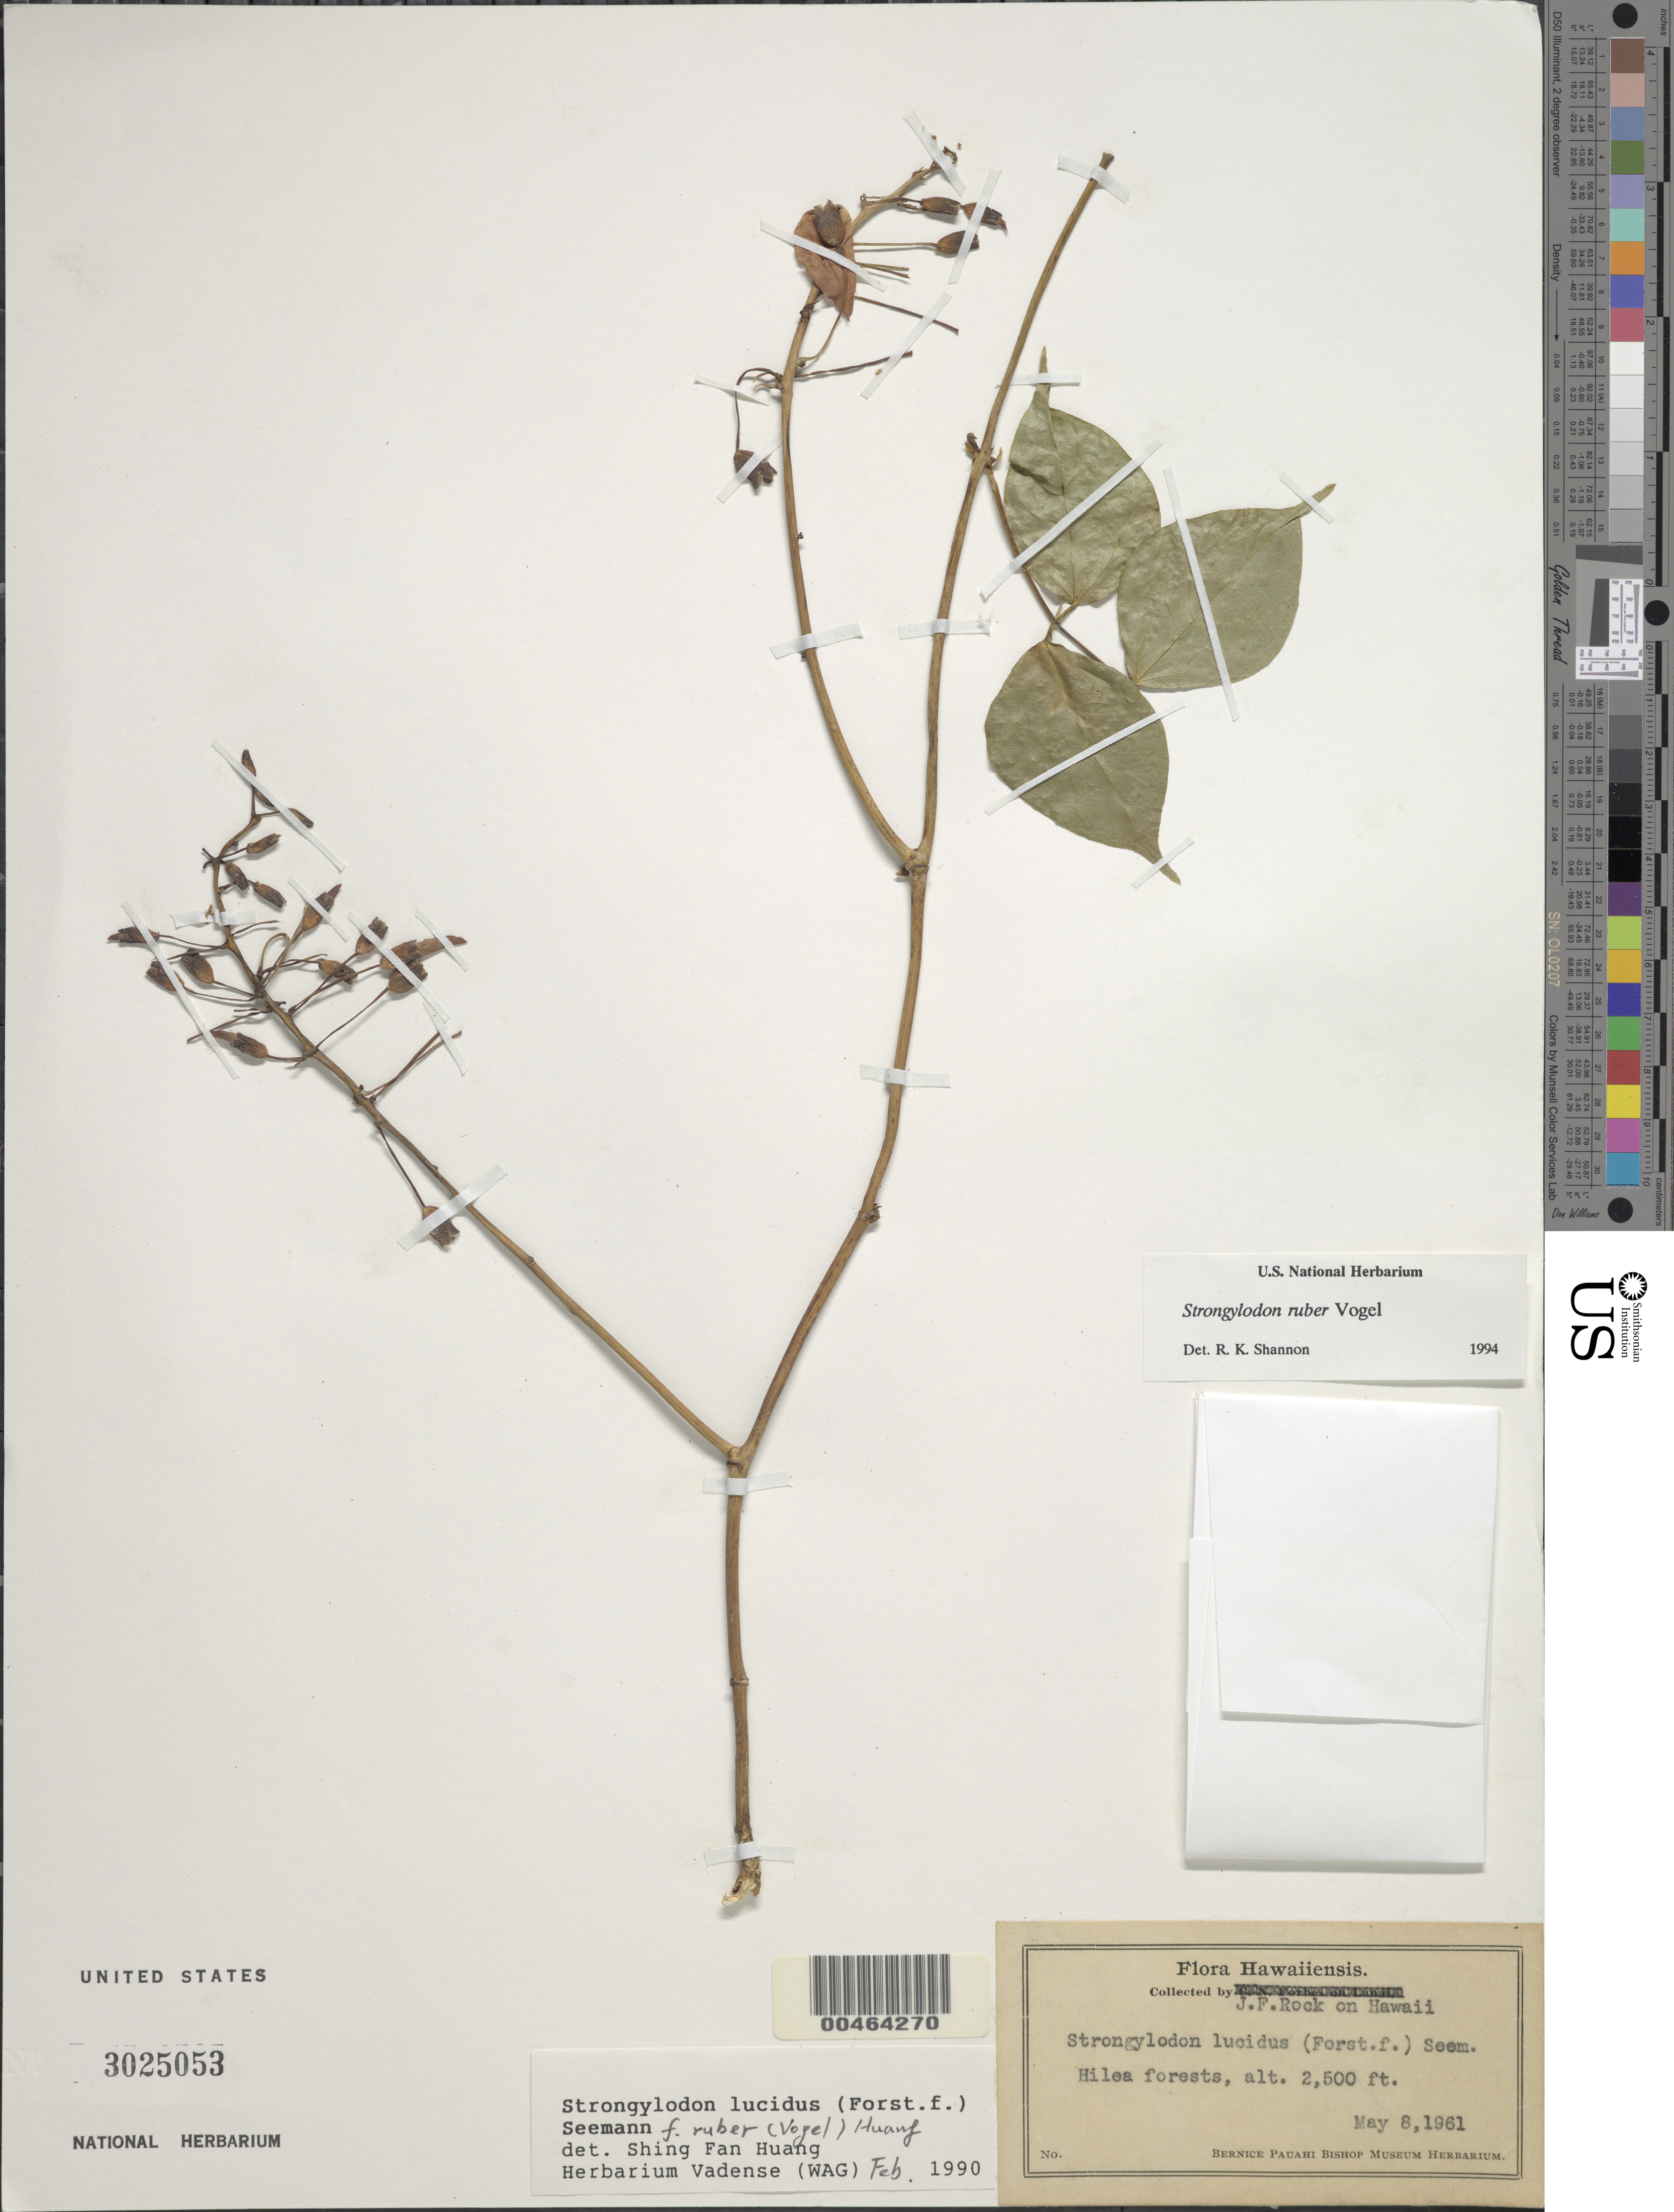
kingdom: Plantae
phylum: Tracheophyta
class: Magnoliopsida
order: Fabales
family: Fabaceae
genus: Strongylodon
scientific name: Strongylodon ruber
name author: Vogel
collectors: J. F. Rock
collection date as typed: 8 May 1961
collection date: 1961-05-08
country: United States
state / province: Hawaii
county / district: Hawaii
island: Hawaii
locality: Hilea forests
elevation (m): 762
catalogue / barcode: US 3025053